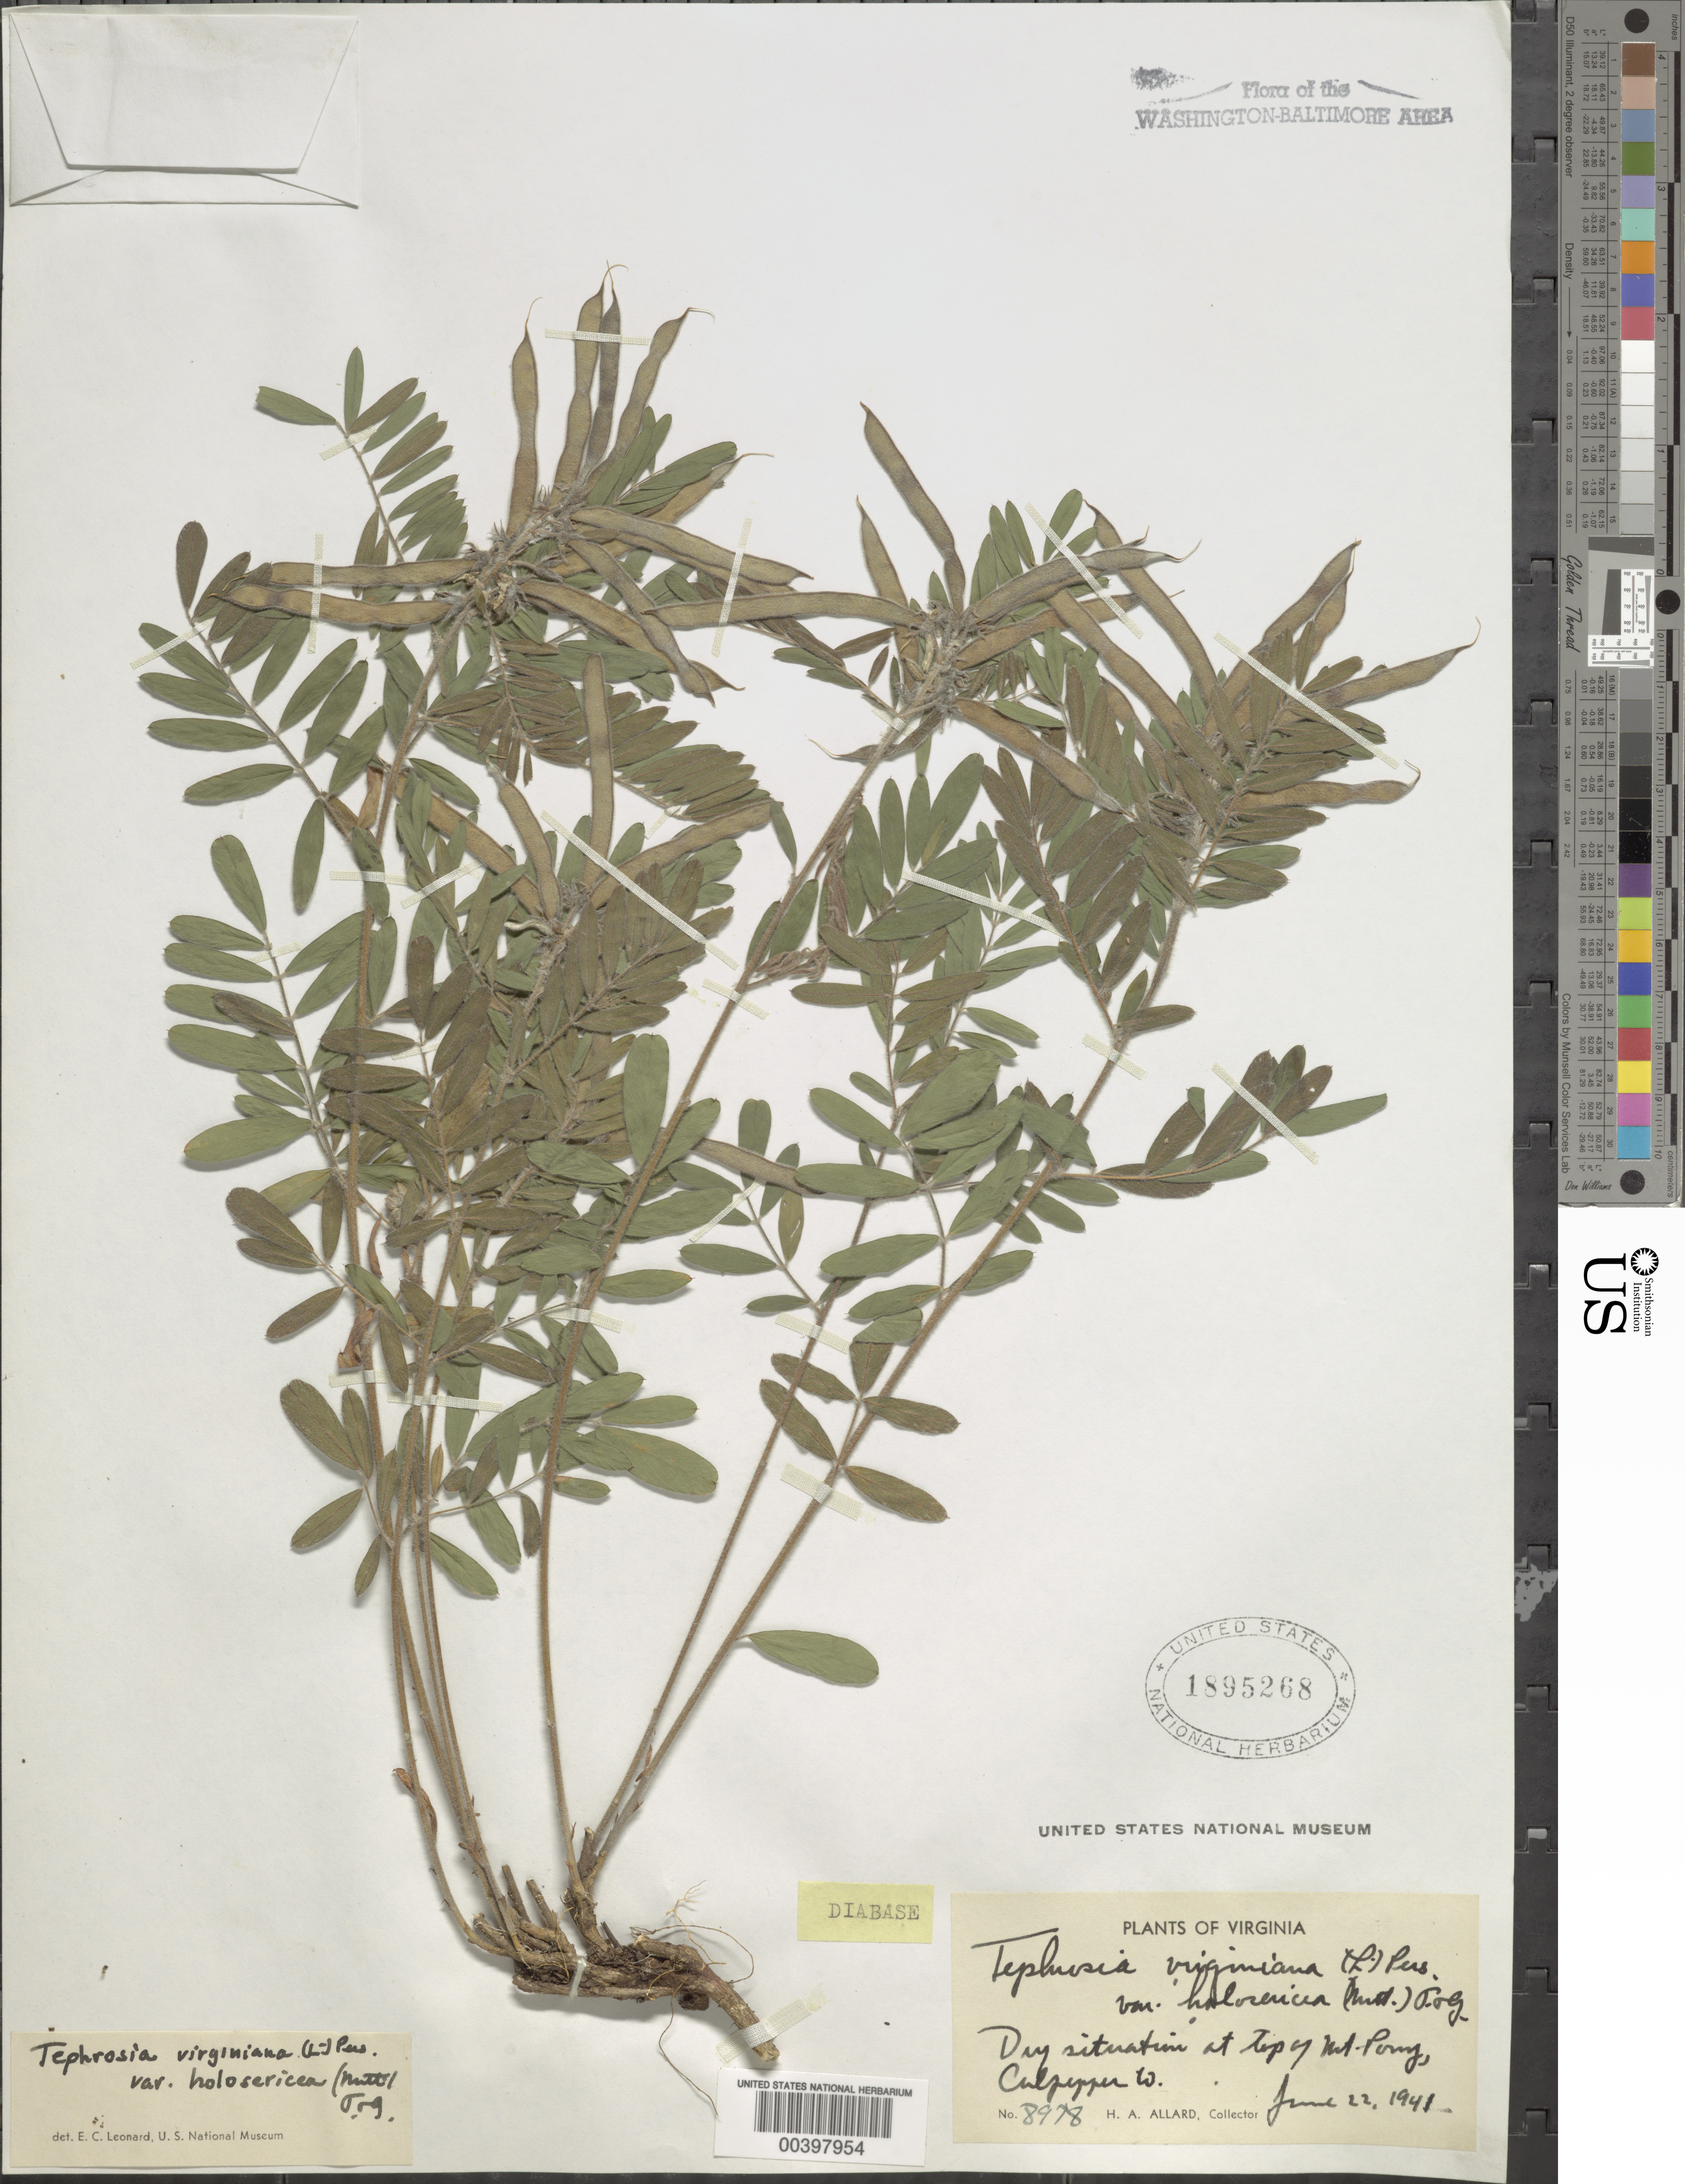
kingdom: Plantae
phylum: Tracheophyta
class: Magnoliopsida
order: Fabales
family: Fabaceae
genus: Tephrosia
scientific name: Tephrosia virginiana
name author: (L.) Pers.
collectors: H. A. Allard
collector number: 8978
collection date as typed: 22 Jun 1941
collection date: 1941-06-22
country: United States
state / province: Virginia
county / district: Culpeper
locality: Mount Pony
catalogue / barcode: US 1895268